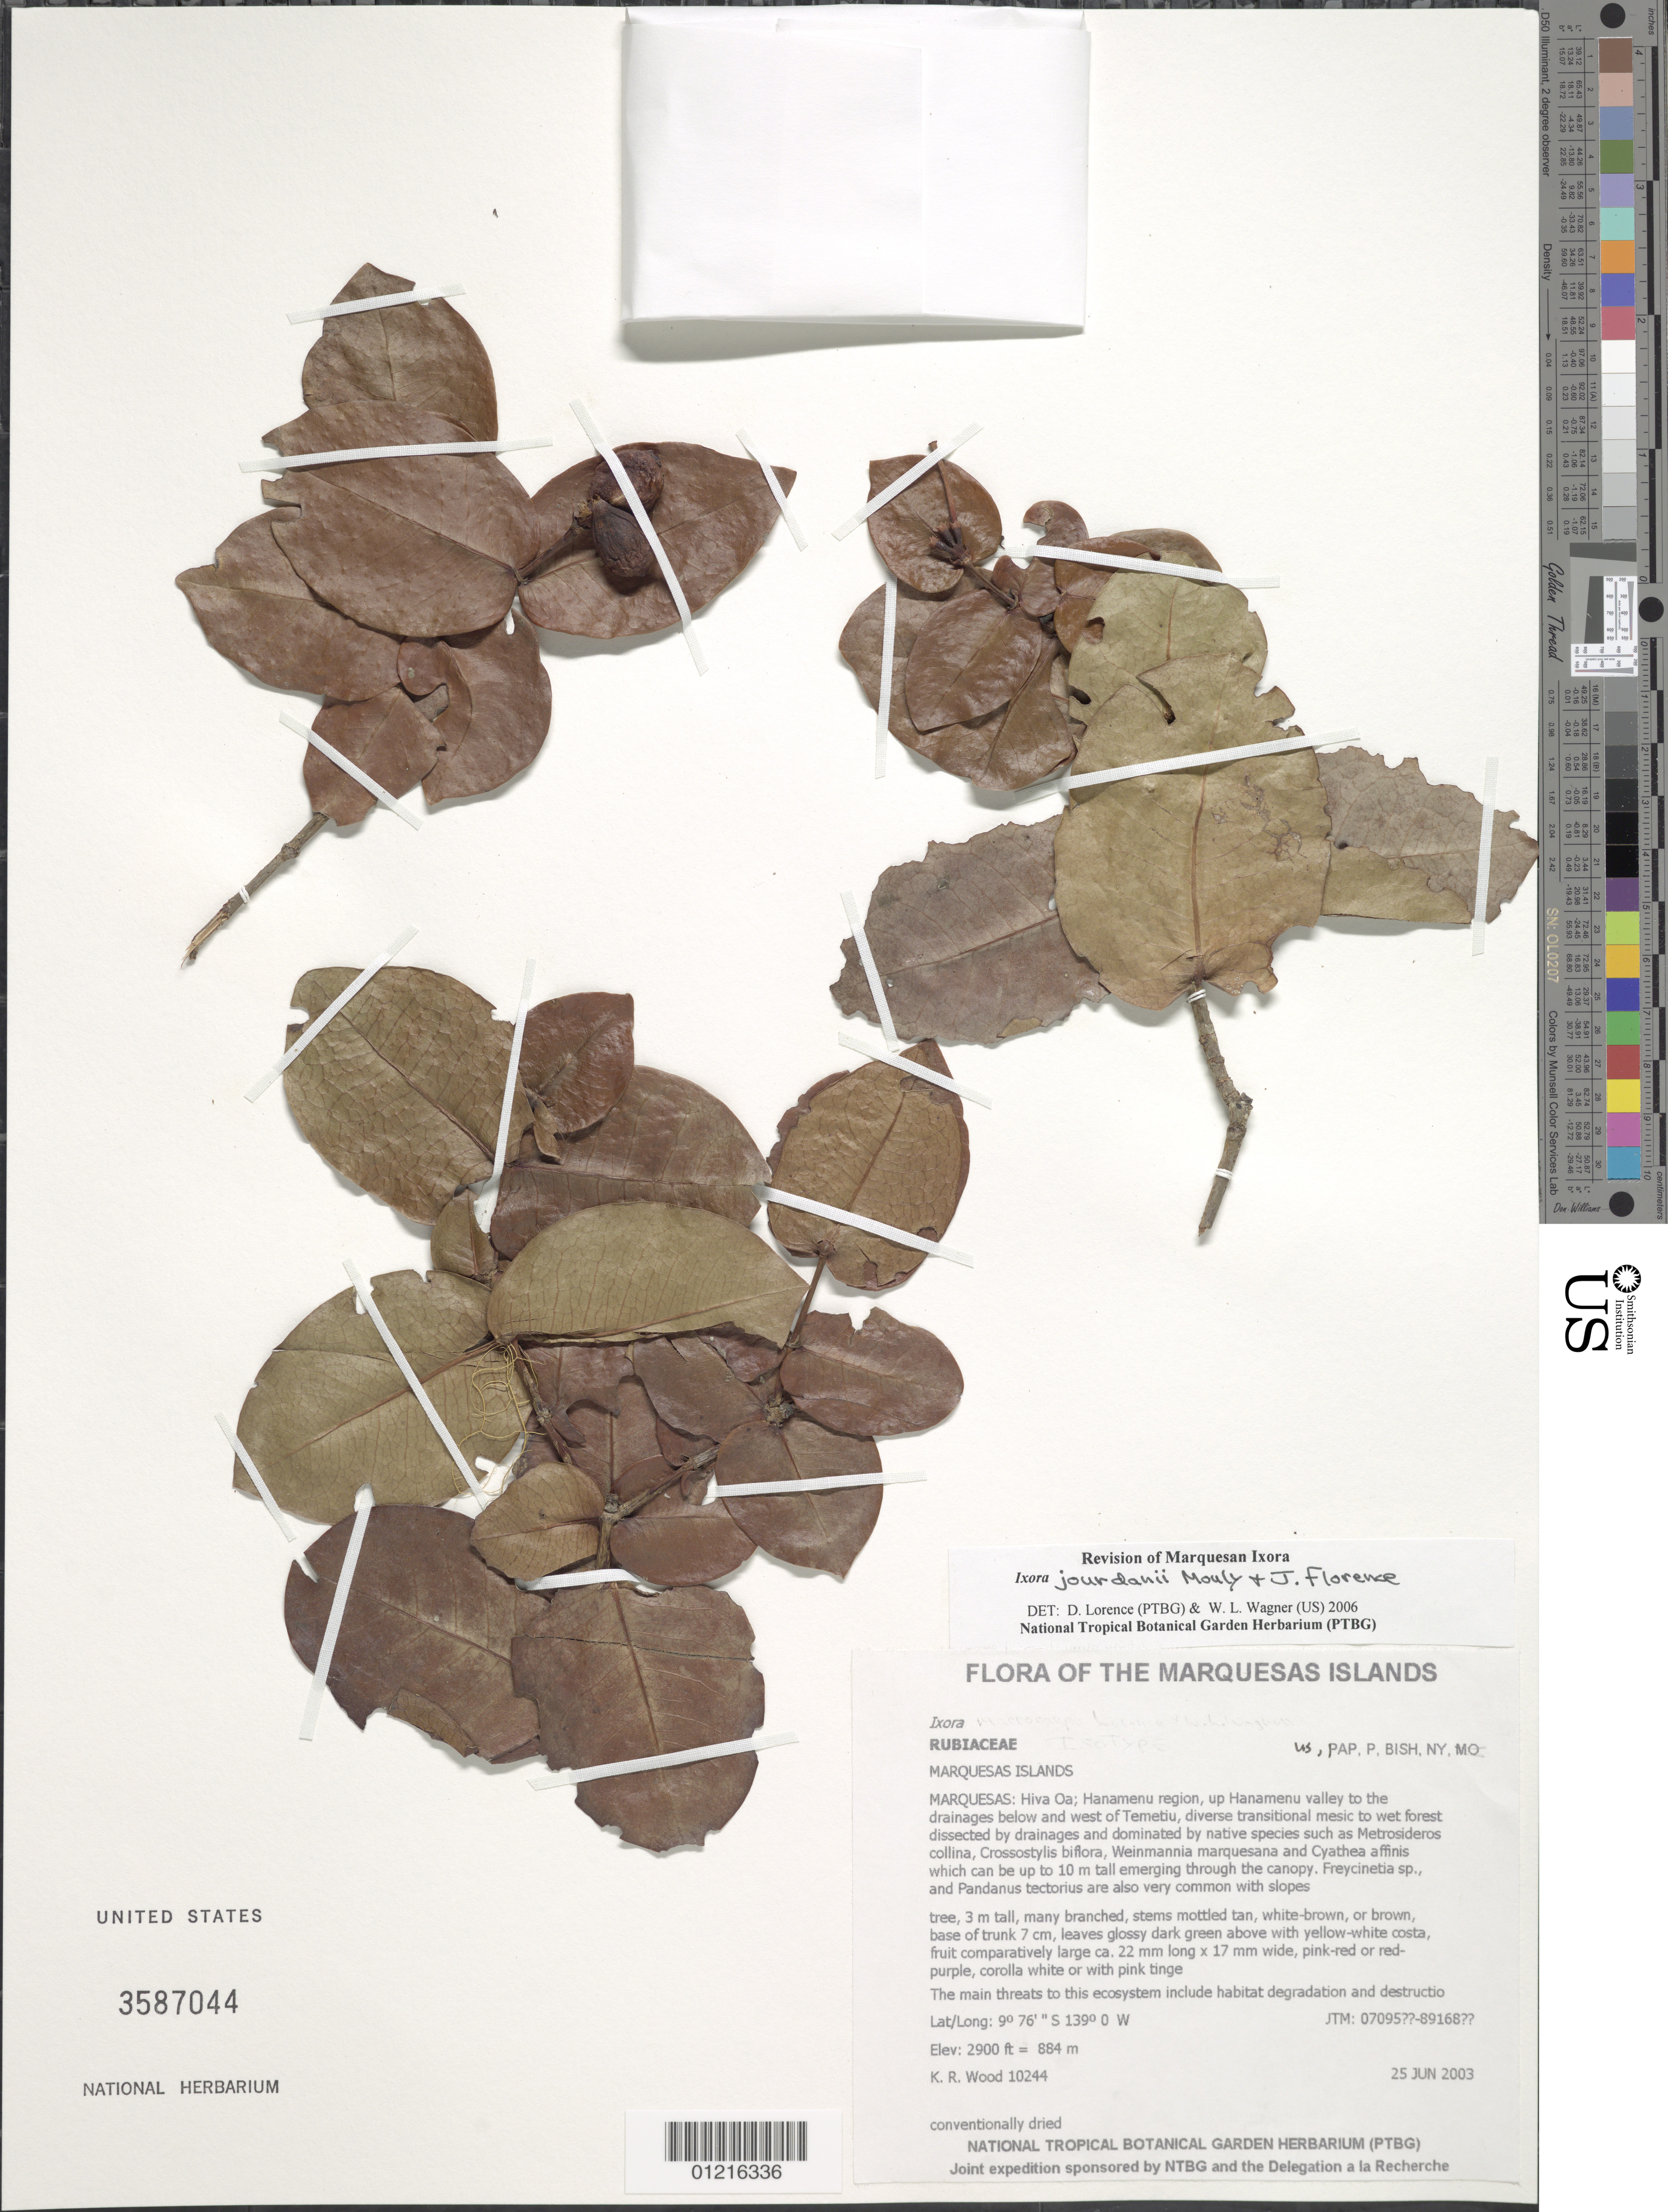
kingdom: Plantae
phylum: Tracheophyta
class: Magnoliopsida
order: Gentianales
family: Rubiaceae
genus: Ixora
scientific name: Ixora jourdanii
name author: Mouly & J. Florence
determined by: Lorence, David H.; Wagner, W. H.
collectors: K. R. Wood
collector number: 10244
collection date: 2003-06-25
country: French Polynesia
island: Hiva Oa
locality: Hanamenu region, up Hanamenu valley to the drainages below and west of Temetiu, diverse transitional mesic to wet forest dissected by drainages and dominated by native species such as Metrosideros collina, Crossostylis biflora, Weinmannia marquesana and C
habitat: upper slope, W aspect, moderate slope, scattered, mesic to wet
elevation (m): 884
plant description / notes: The main threats to this ecosystem include habitat degradation and destruction by feral pigs, catastrophic extinction through environmental events, predation by rats that eat seeds, competition with non-native plant taxa such as, Ageratum conyzoides, Elep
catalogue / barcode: US 3587044